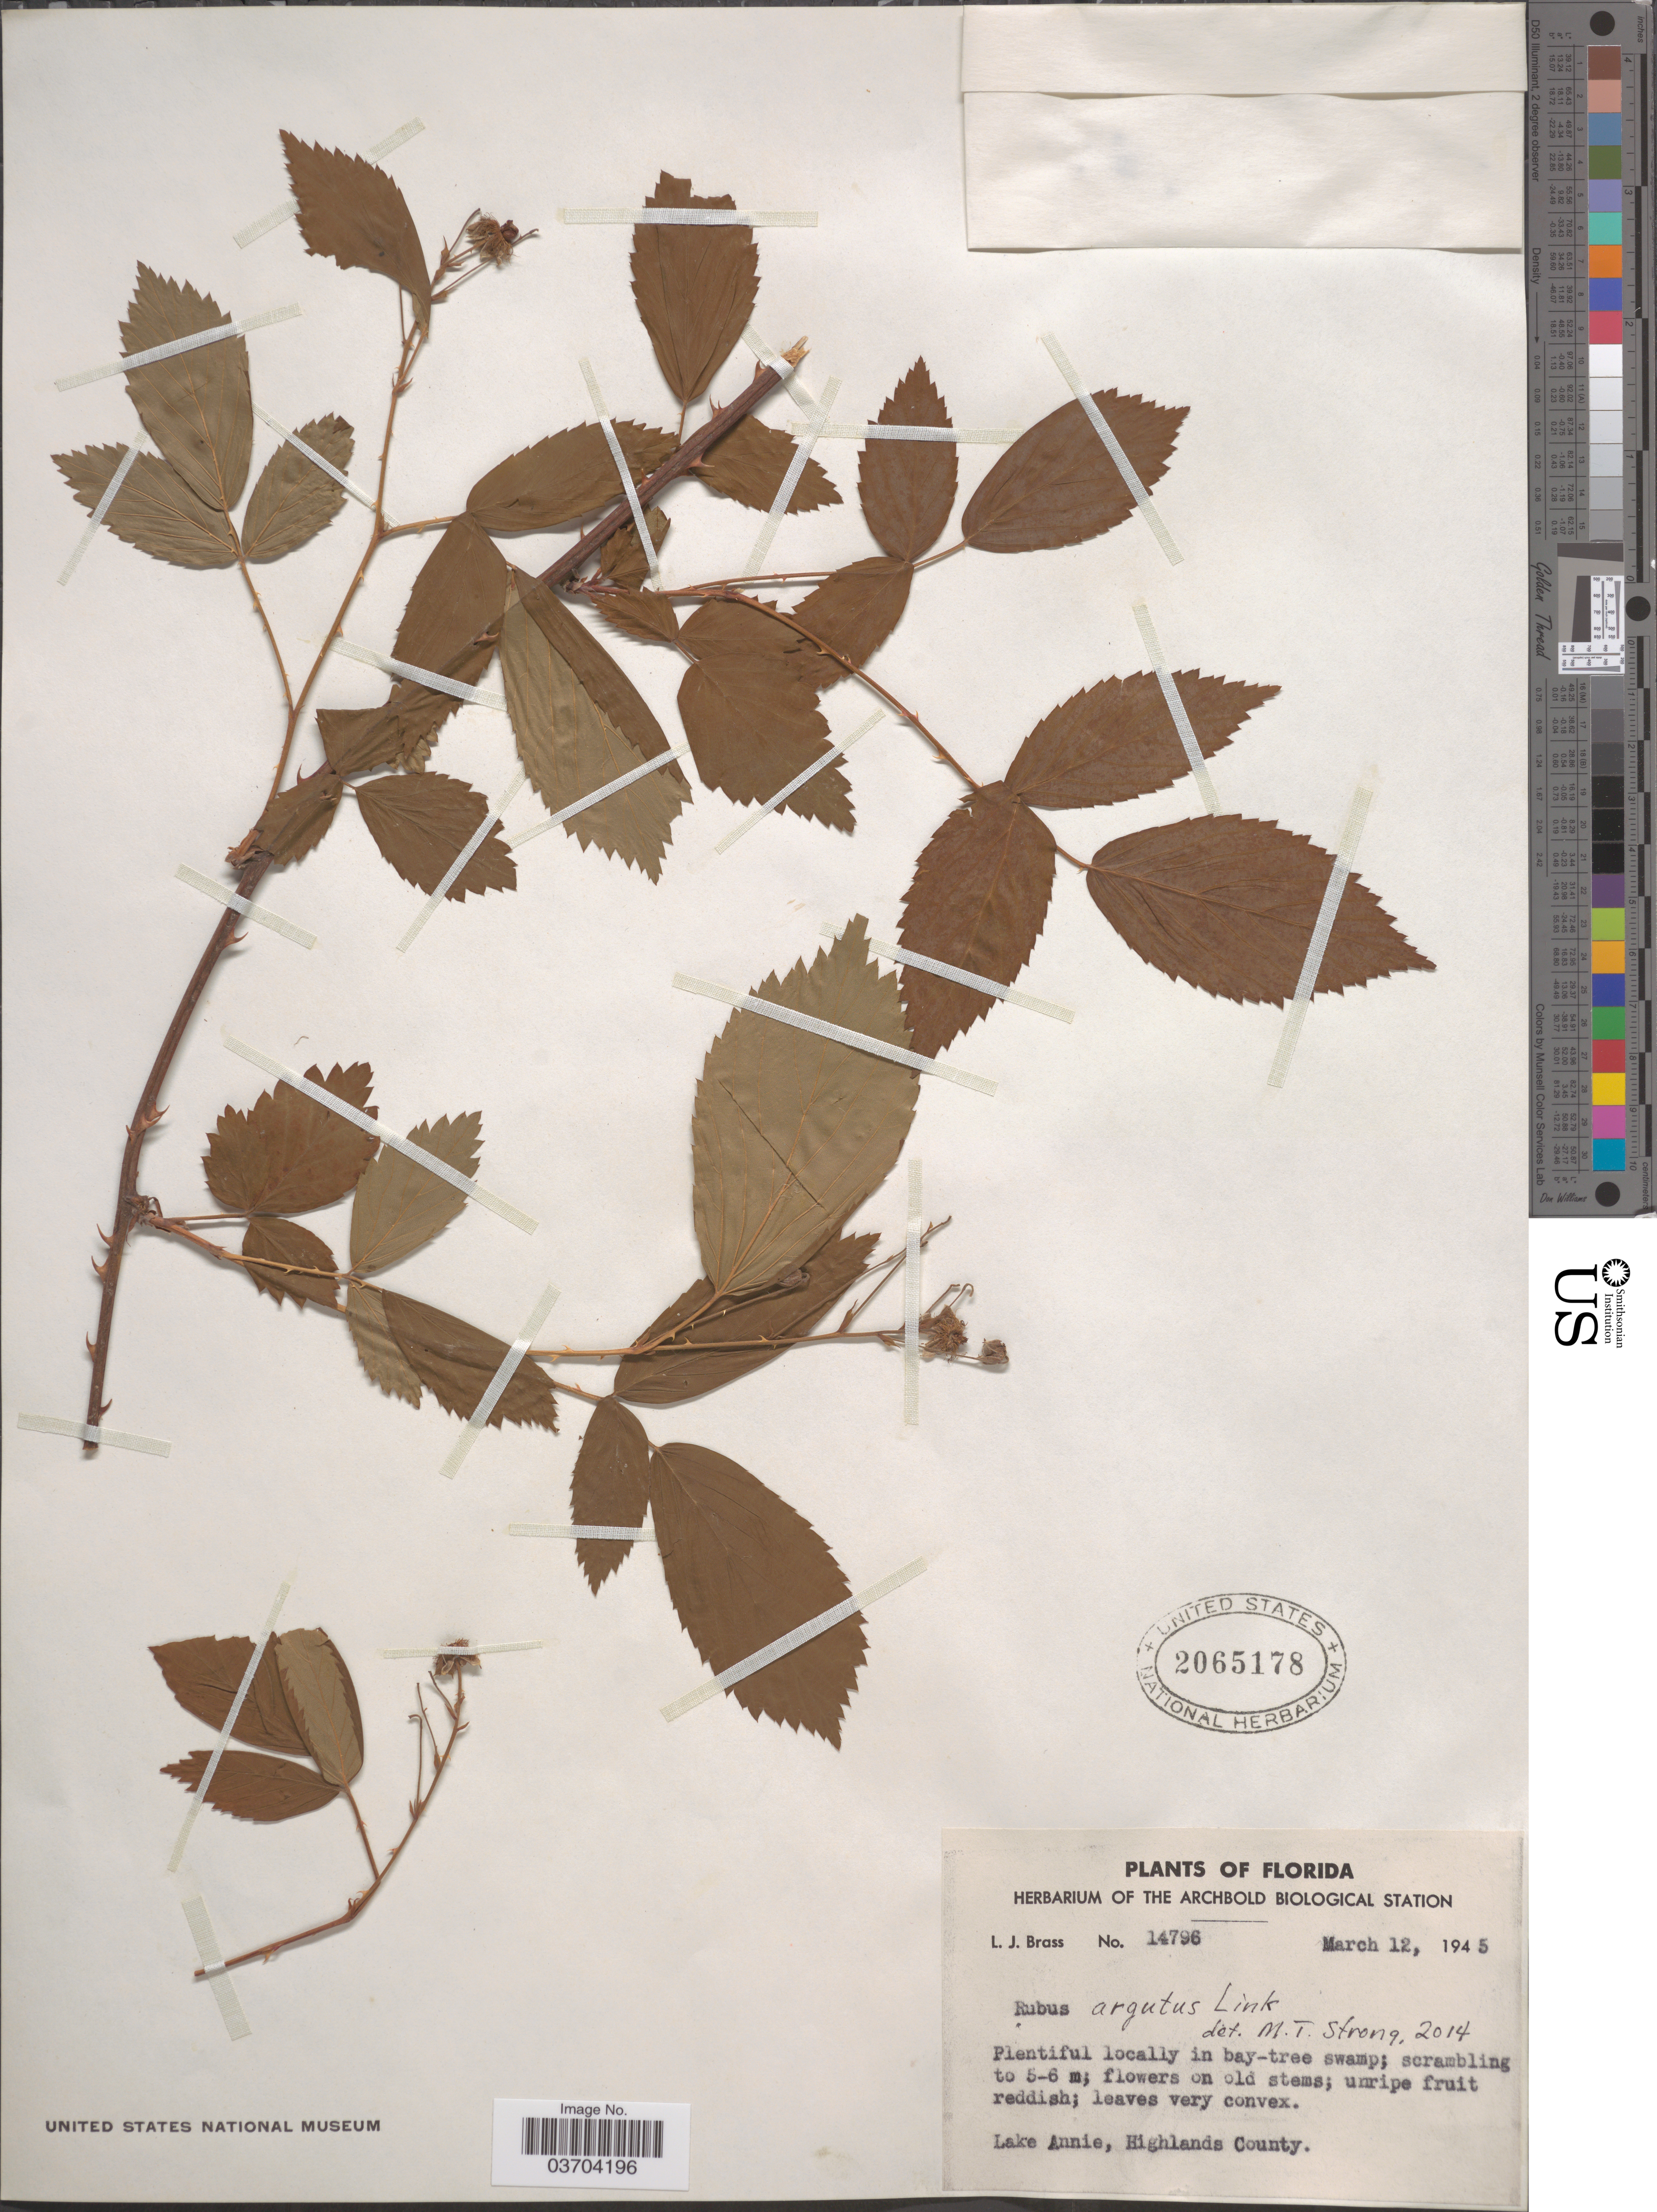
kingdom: Plantae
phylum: Tracheophyta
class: Magnoliopsida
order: Rosales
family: Rosaceae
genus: Rubus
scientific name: Rubus argutus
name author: Link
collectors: L. J. Brass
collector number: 14796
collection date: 1945-03-12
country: United States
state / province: Florida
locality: Lake Annie, Highlands County.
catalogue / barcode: US 2065178